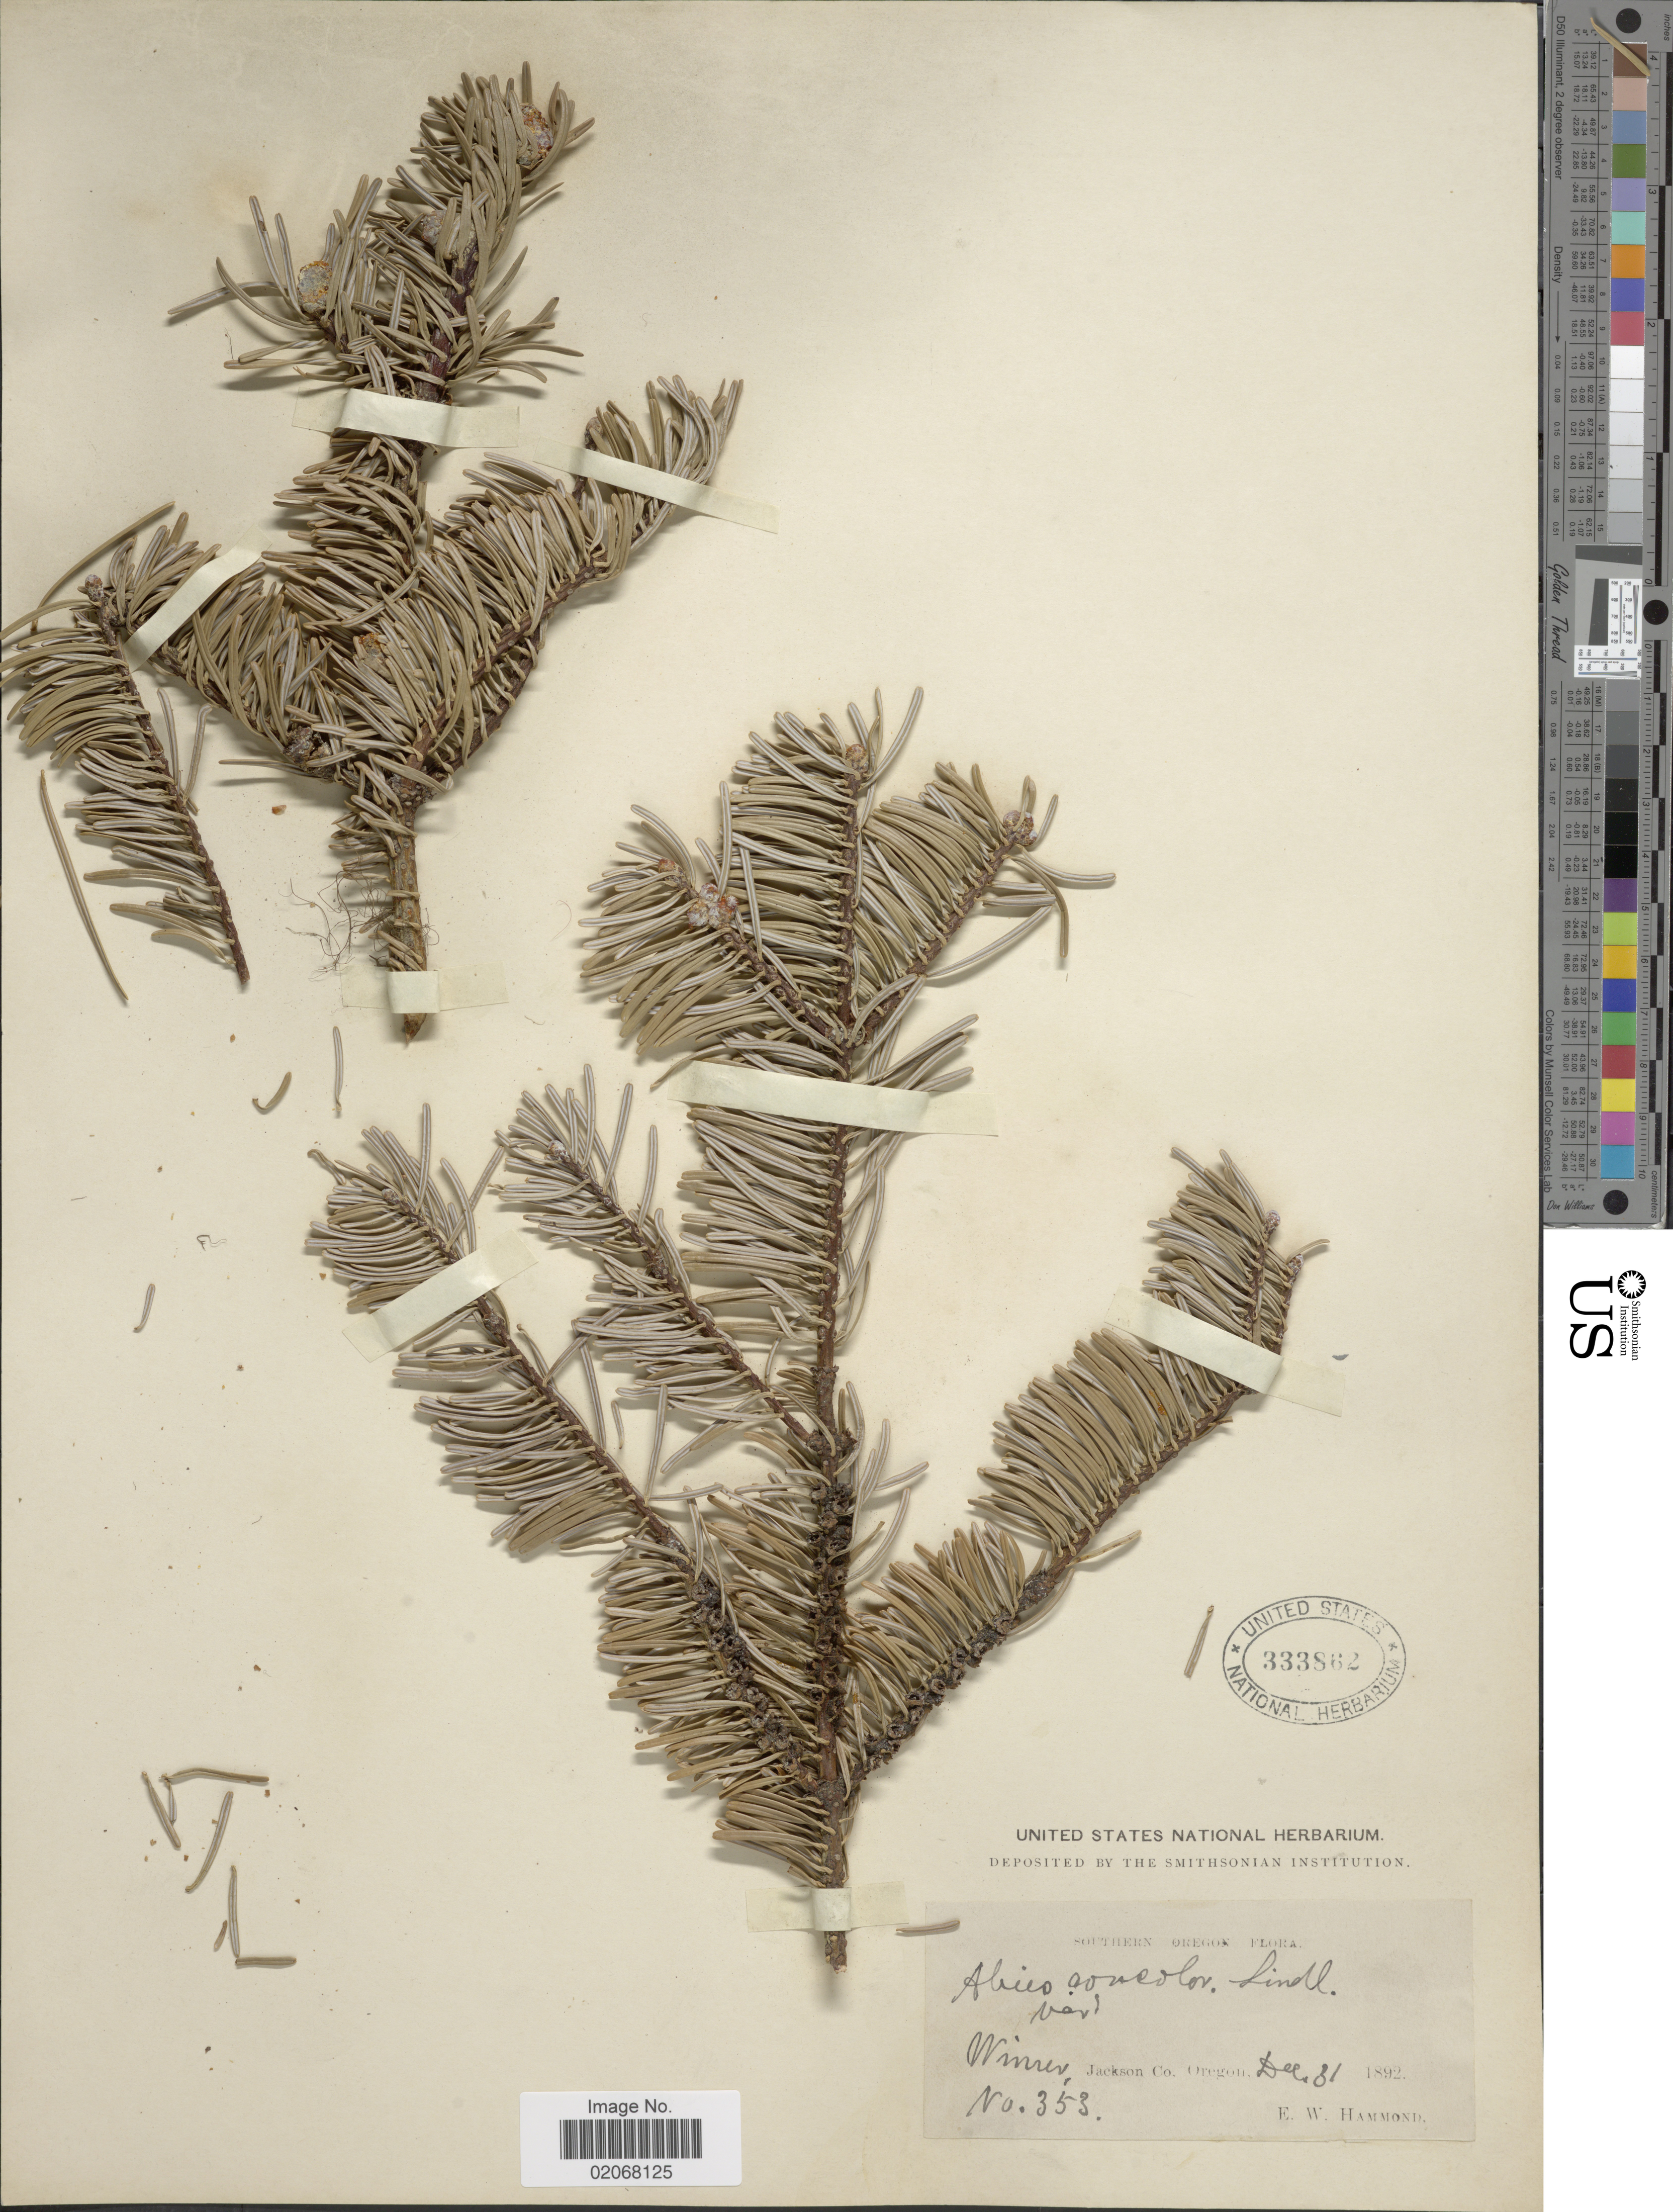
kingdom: Plantae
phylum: Tracheophyta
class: Pinopsida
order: Pinales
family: Pinaceae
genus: Abies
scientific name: Abies concolor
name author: (Gordon & Glend.) Lindl. ex Hildebr.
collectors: E. Hammond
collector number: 3353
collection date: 1892-12-31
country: United States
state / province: Oregon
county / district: Jackson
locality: Southern Oregon, Wimer, Jackson Co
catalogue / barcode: US 333862